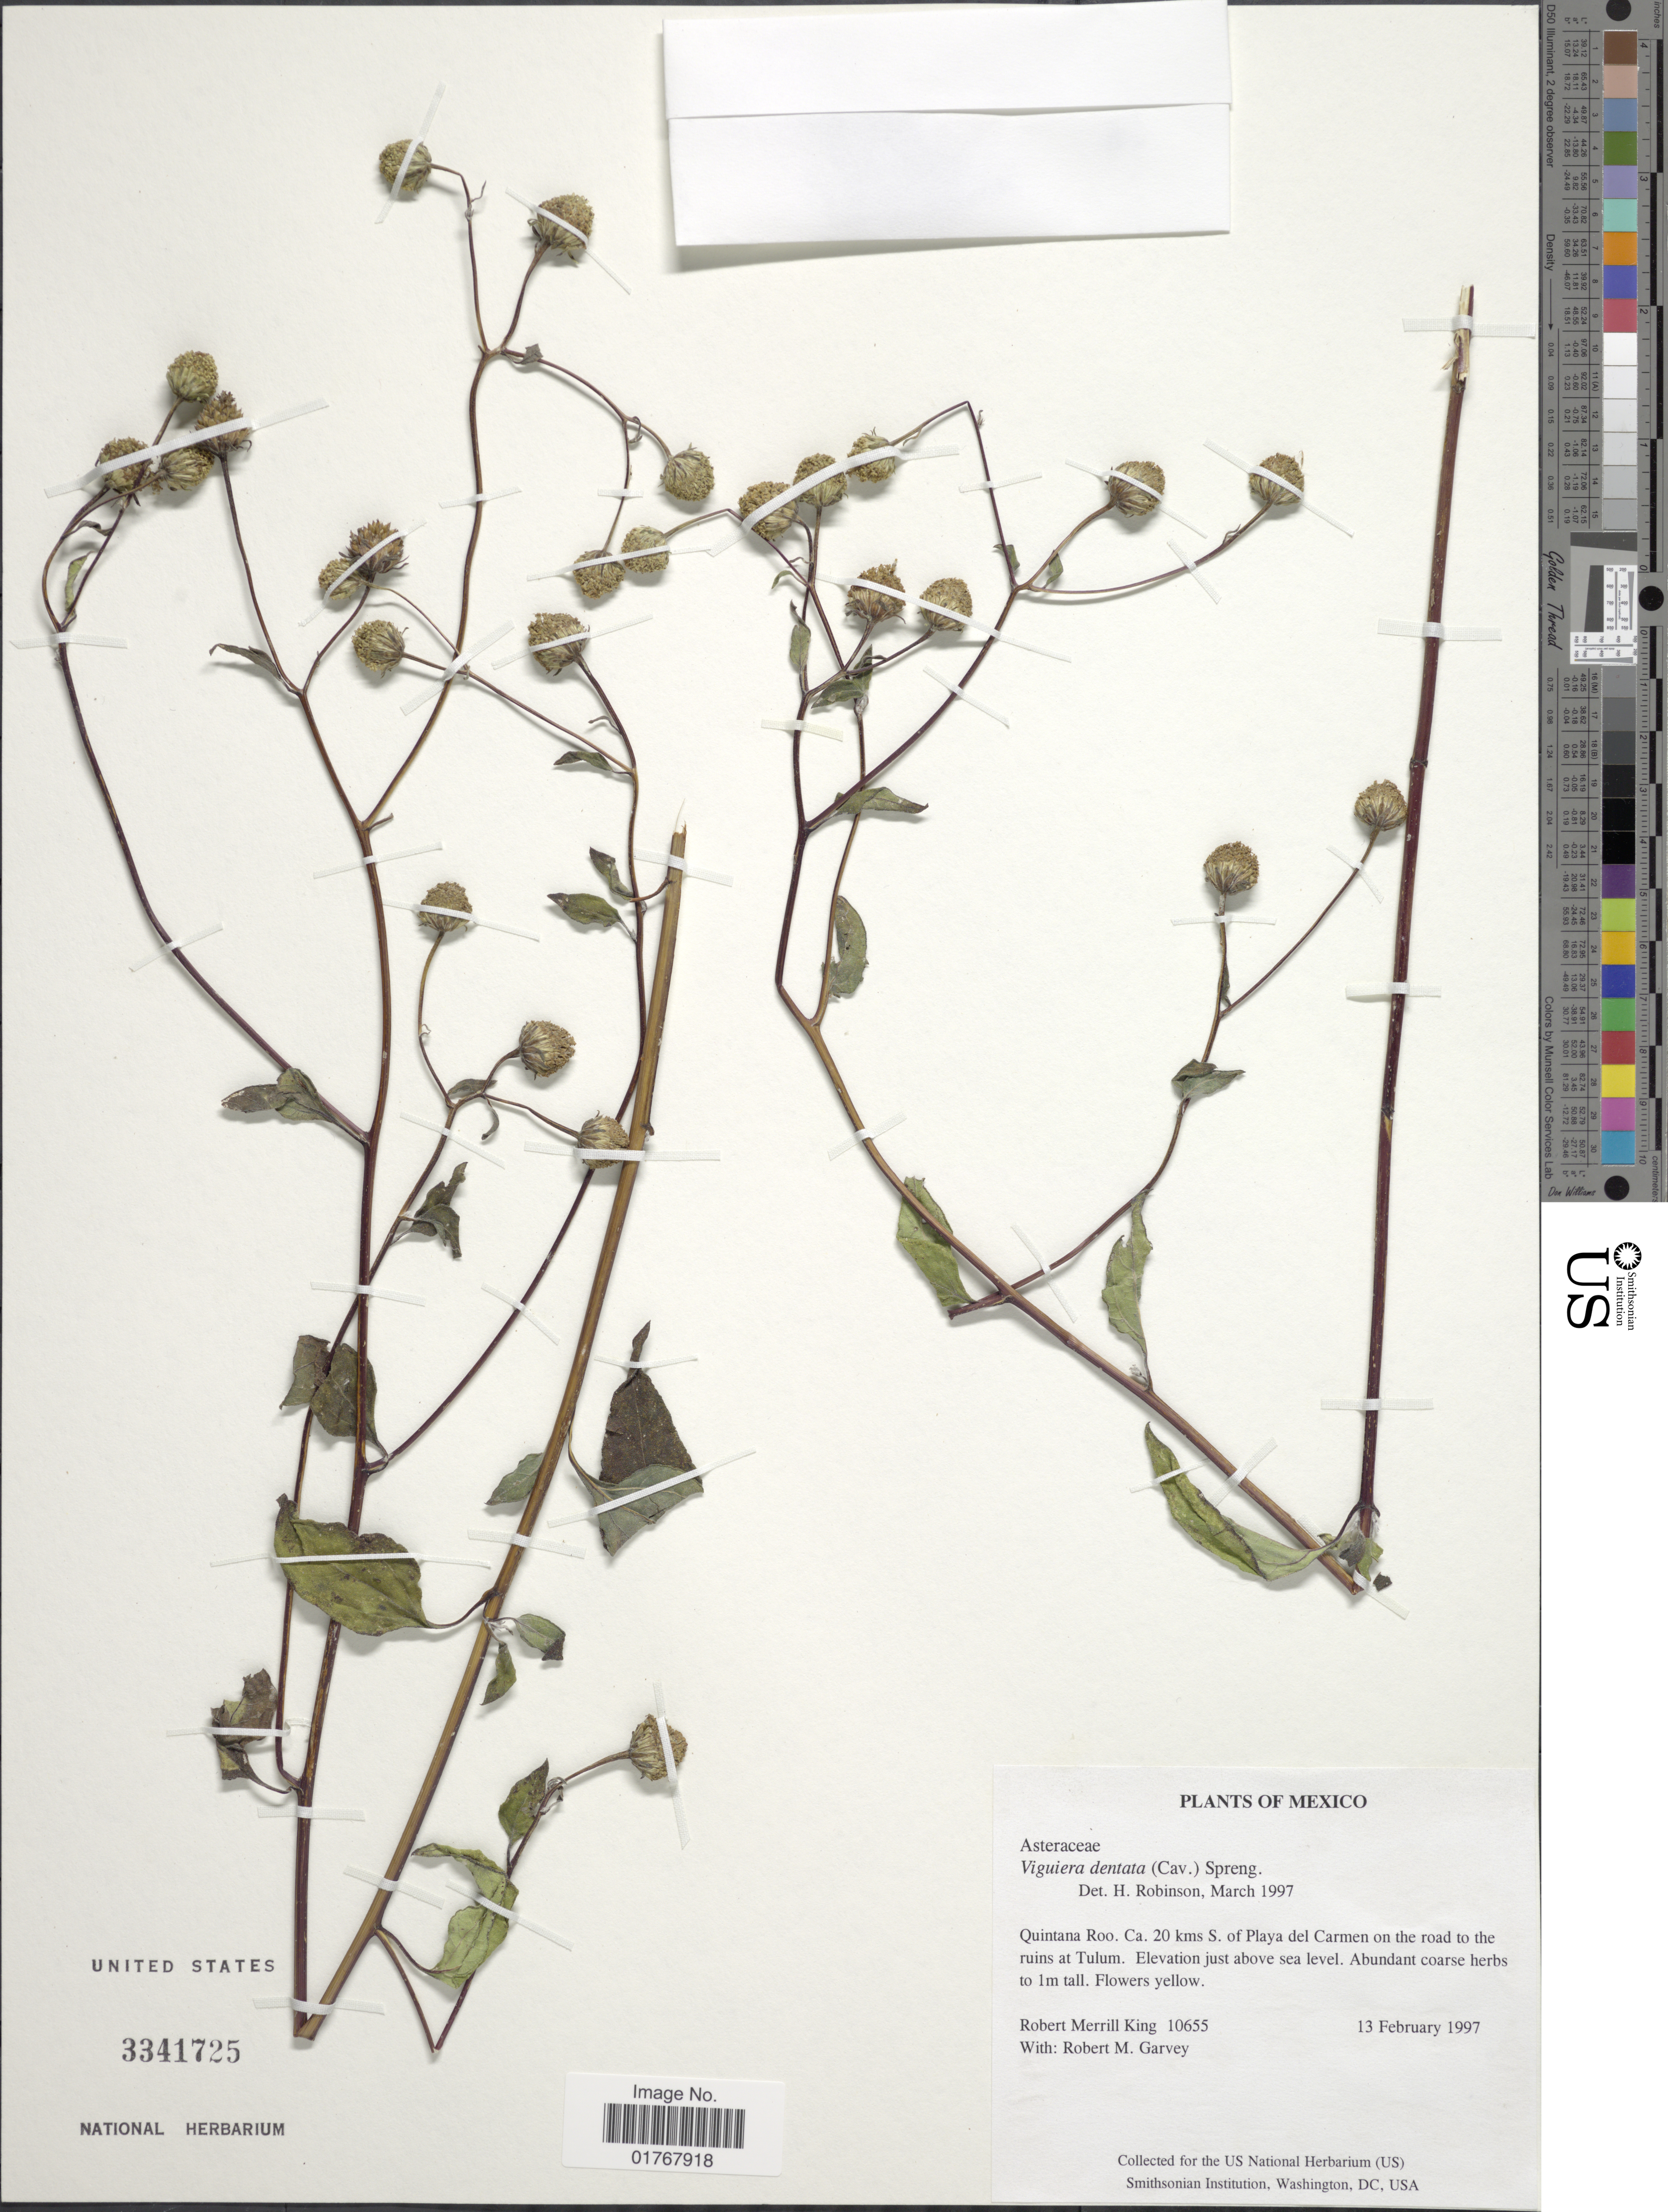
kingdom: Plantae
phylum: Tracheophyta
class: Magnoliopsida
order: Asterales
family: Asteraceae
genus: Viguiera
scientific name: Viguiera dentata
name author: (Cav.) Spreng.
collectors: R. M. King & R. Garvey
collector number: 10655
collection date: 1997-02-13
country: Mexico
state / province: Quintana Roo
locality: Ca. 20 kms S of Playa del Carmen on the road to the ruins at Tulum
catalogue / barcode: US 3341725